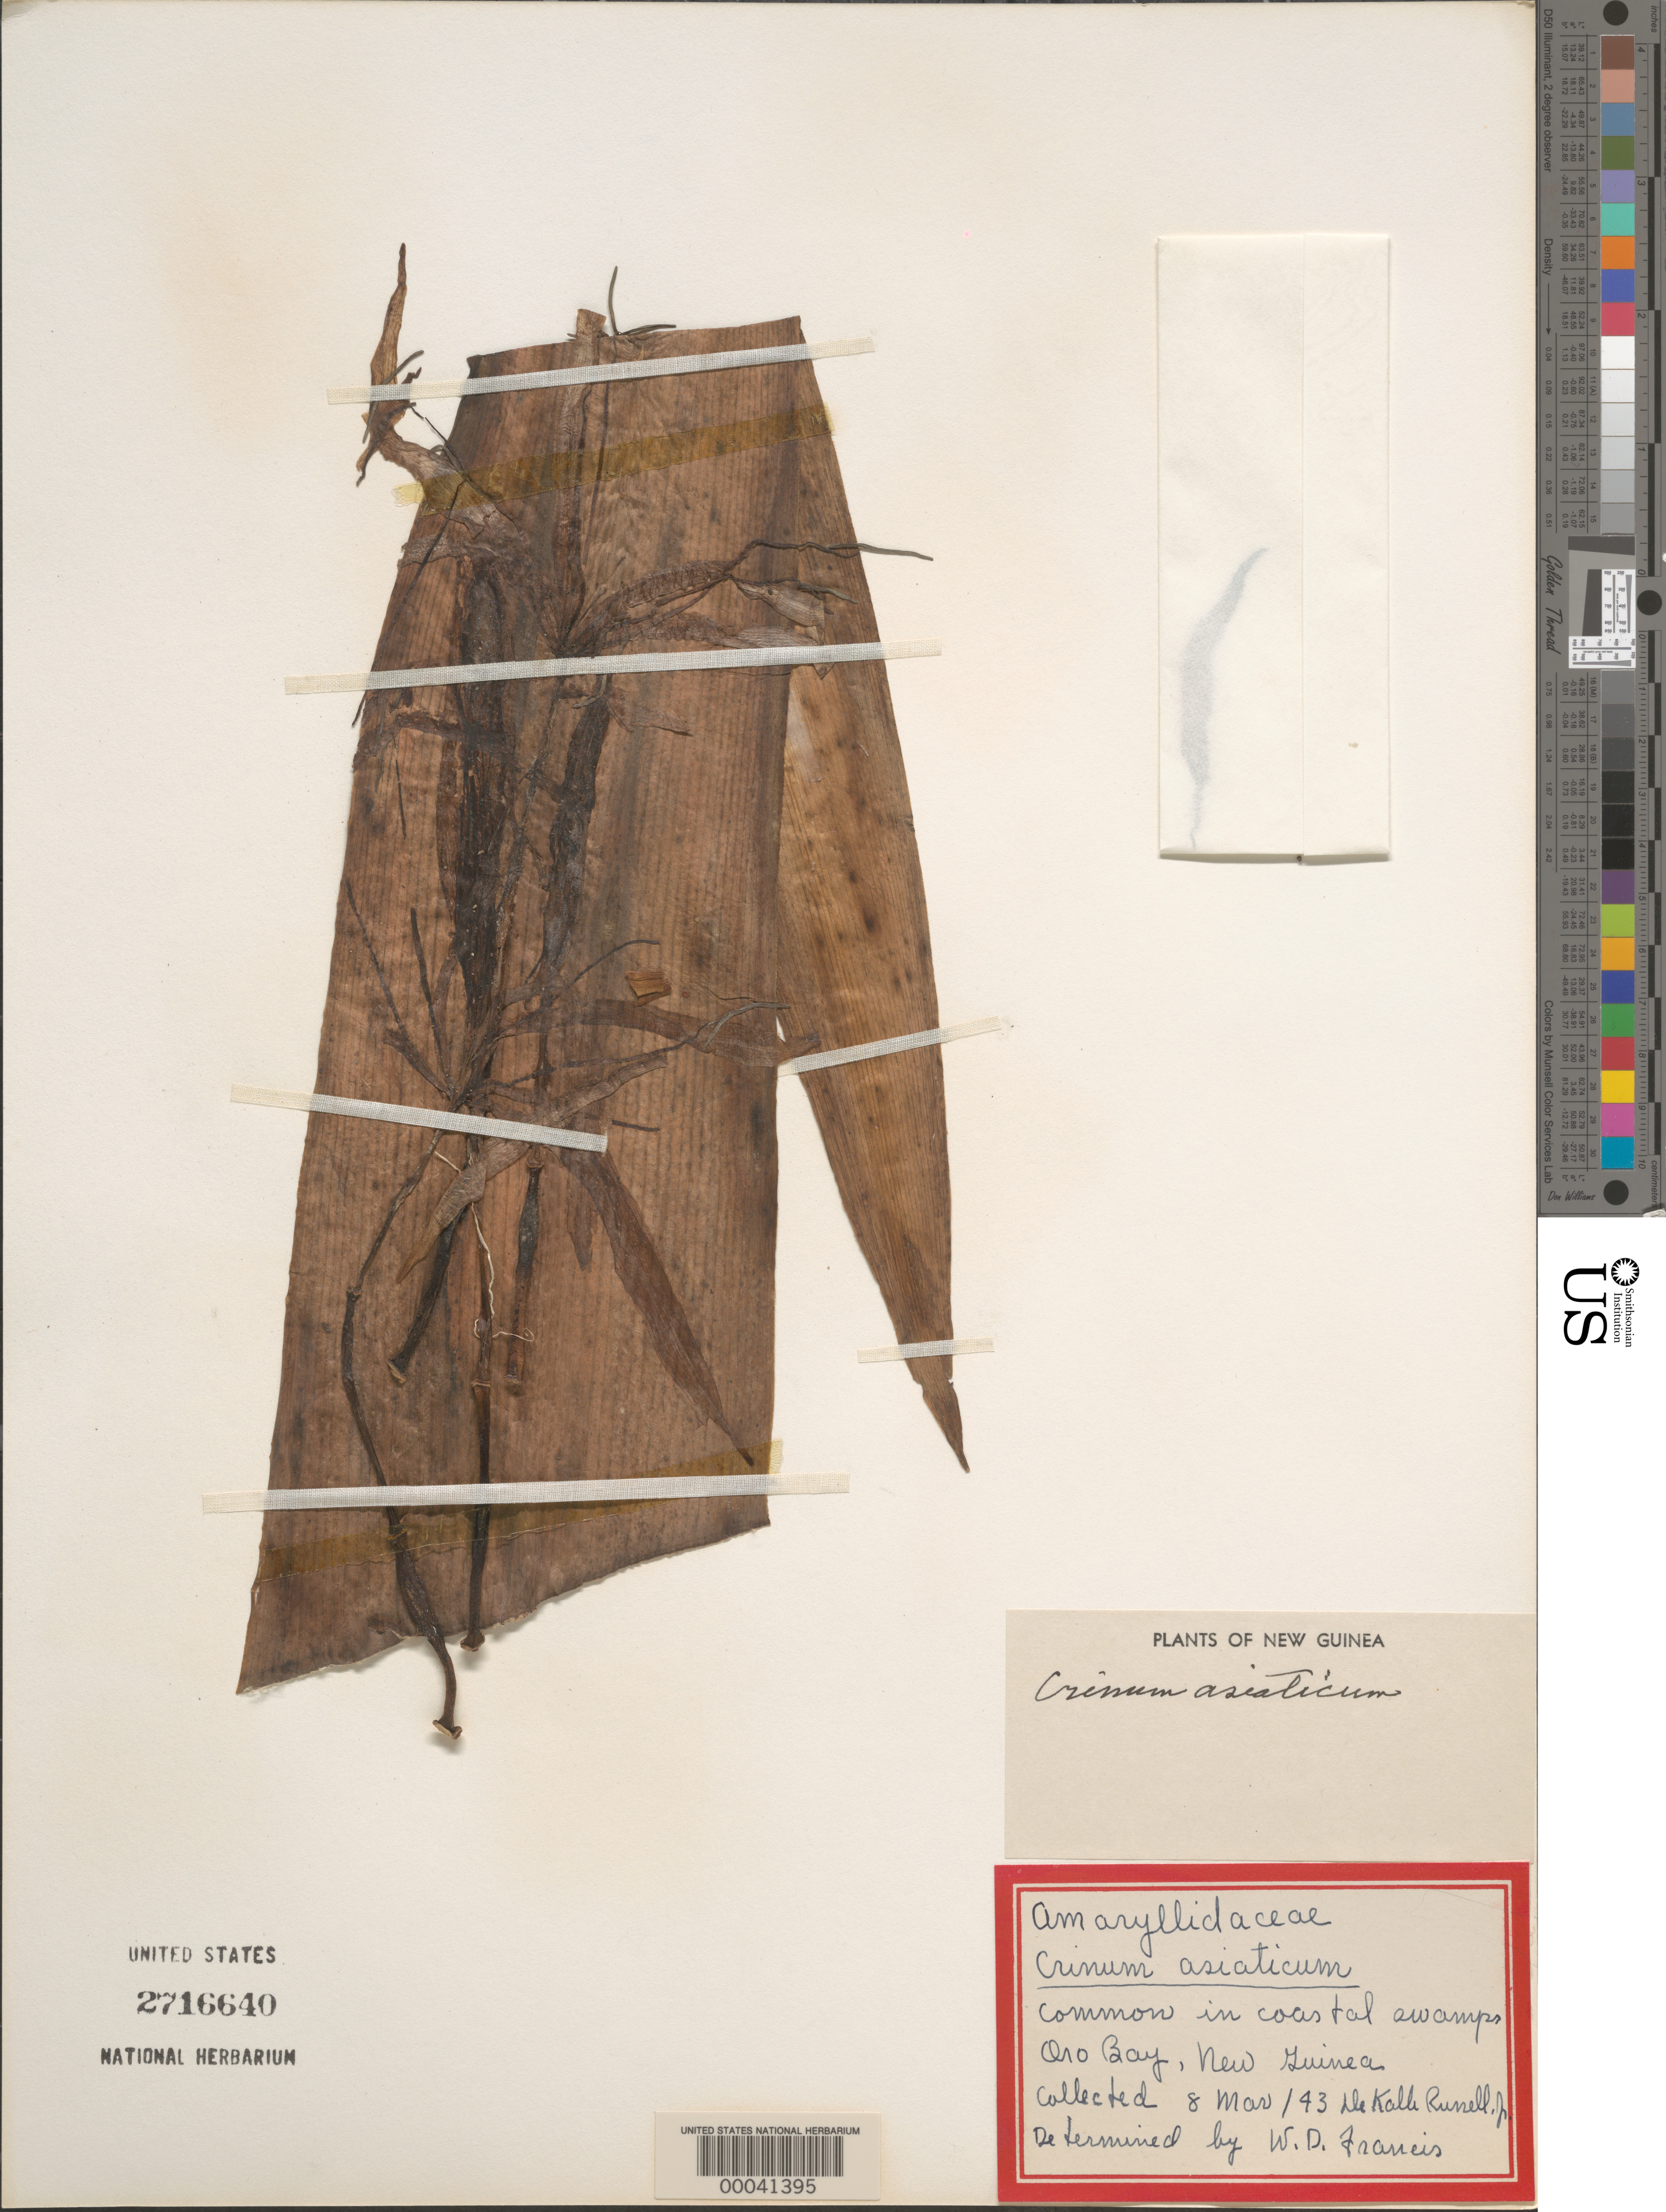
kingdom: Plantae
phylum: Tracheophyta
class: Liliopsida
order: Asparagales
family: Amaryllidaceae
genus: Crinum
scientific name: Crinum asiaticum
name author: L.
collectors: D. K. Russell Jr.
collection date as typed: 08 Mar 1943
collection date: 1943-03-08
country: Papua New Guinea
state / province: Northern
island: New Guinea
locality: Oro bay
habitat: Coastal swamps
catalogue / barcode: US 2716640